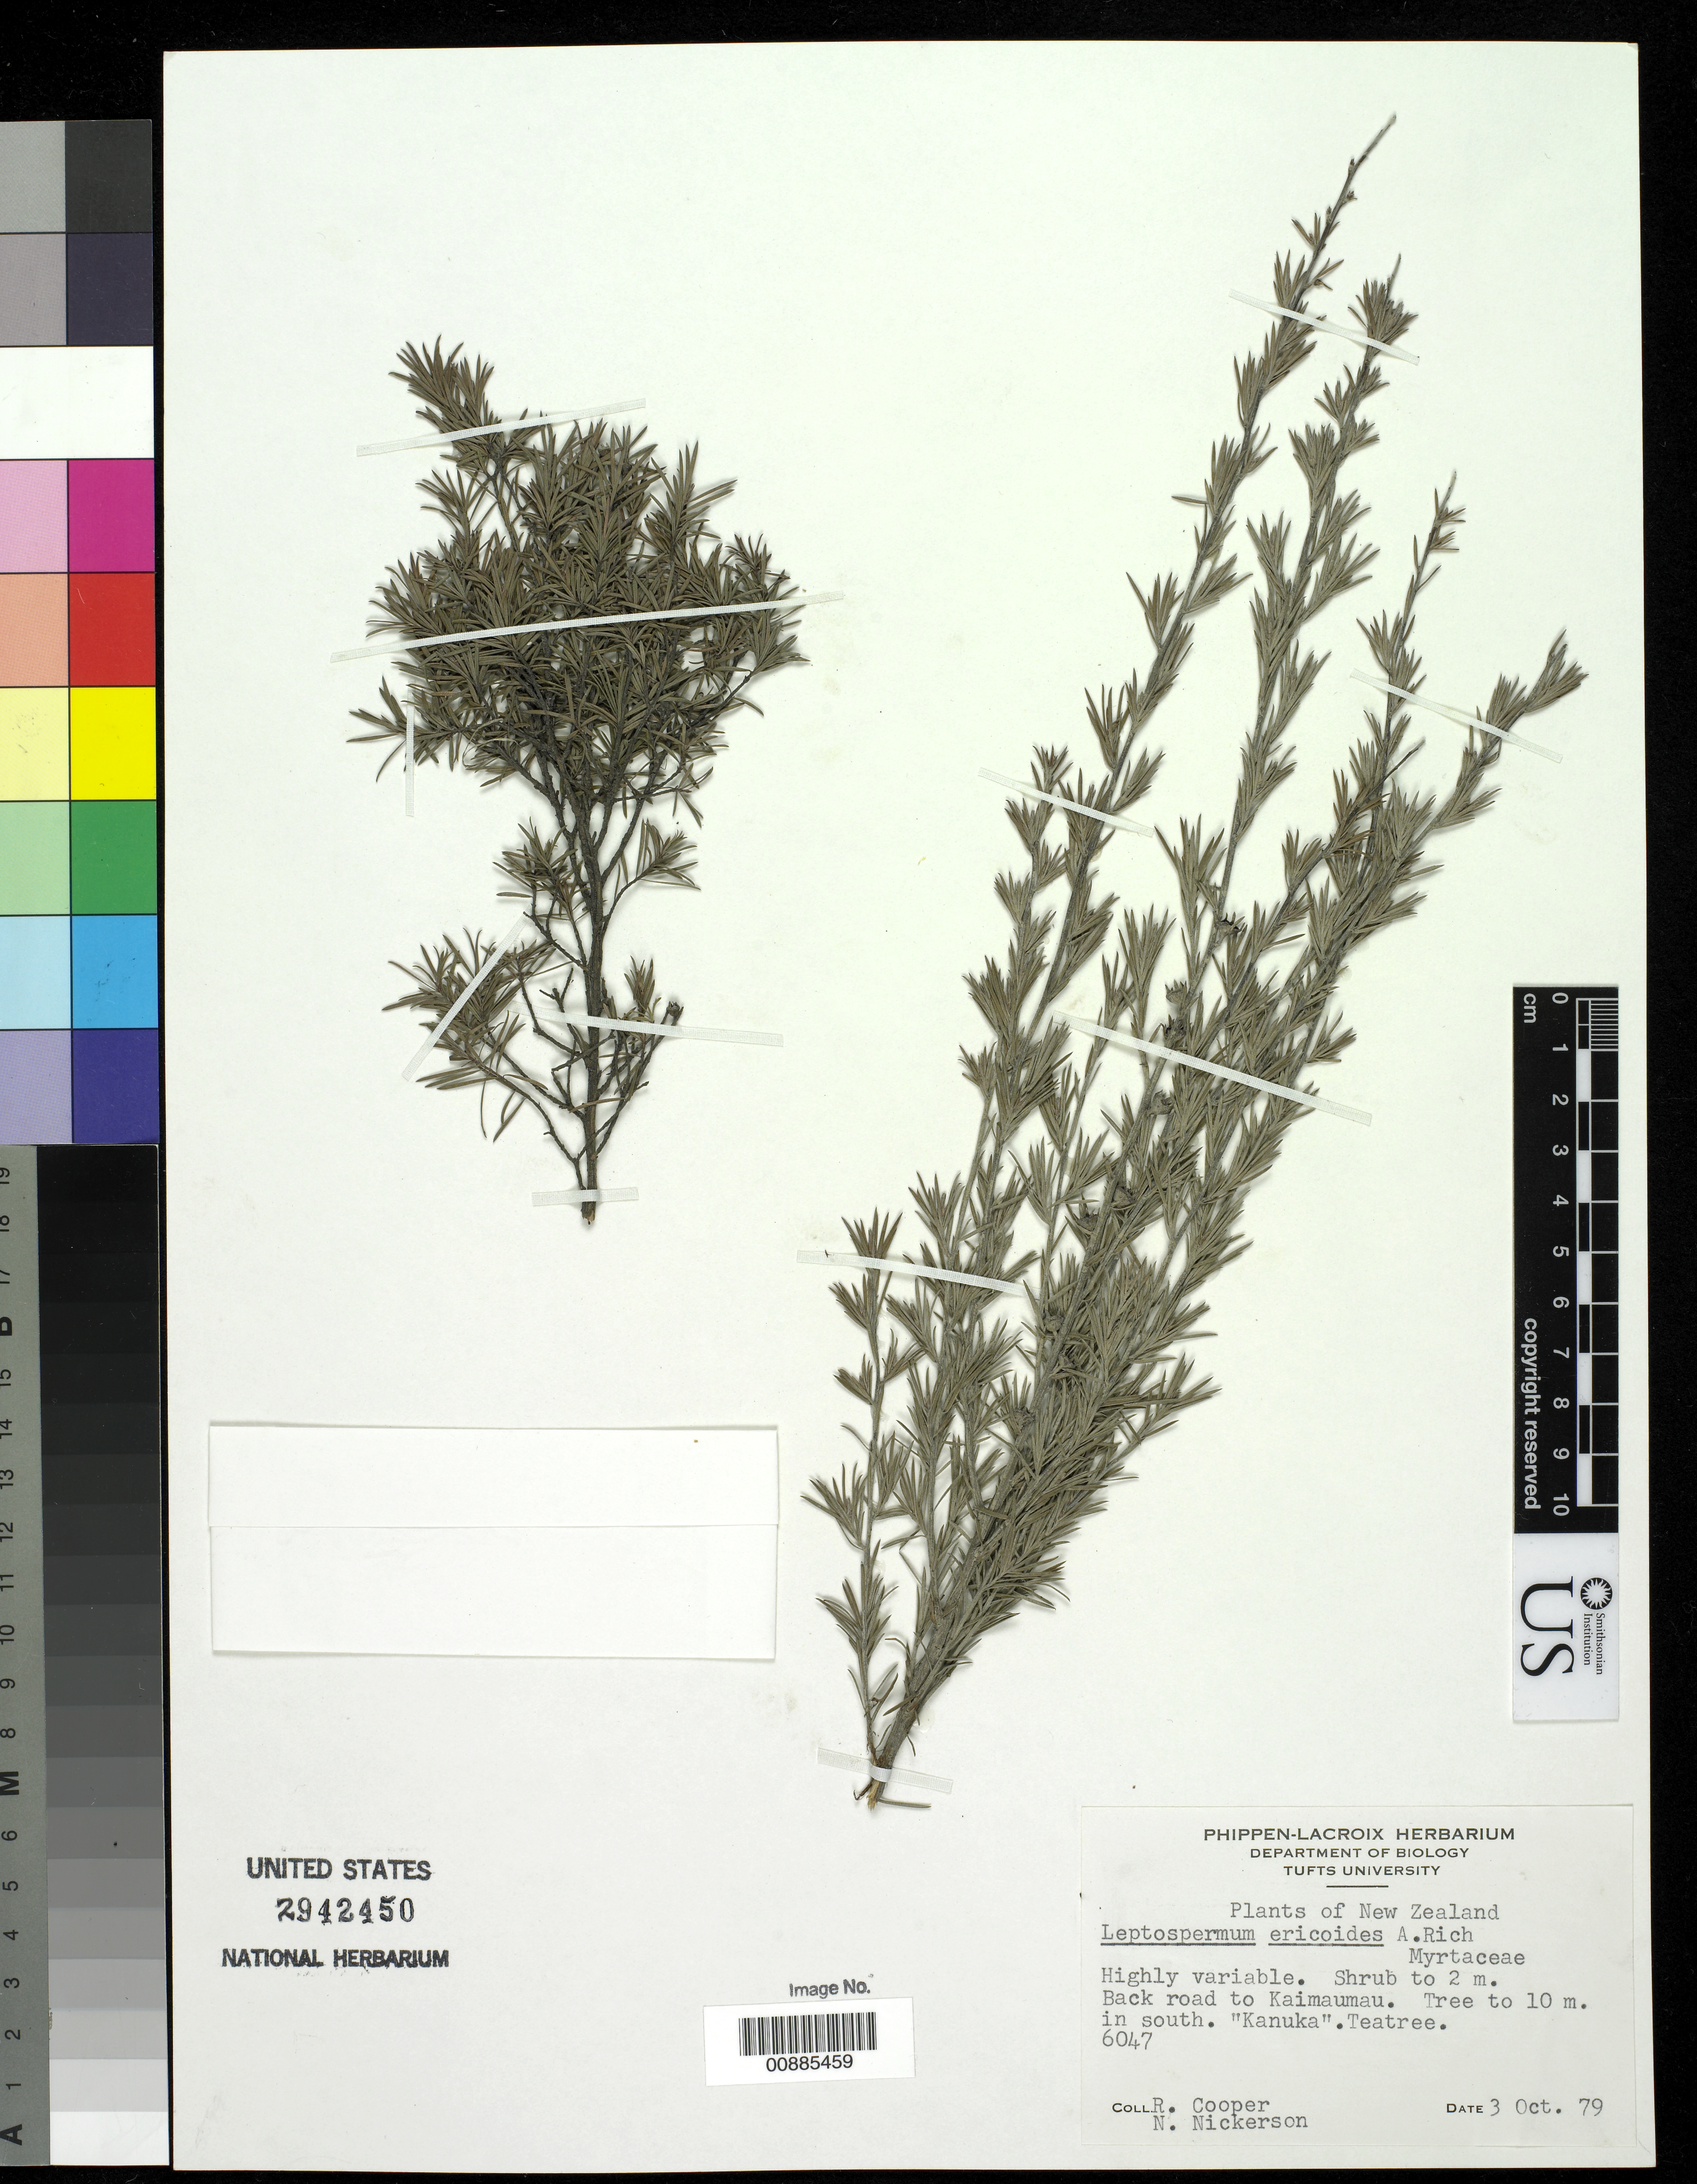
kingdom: Plantae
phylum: Tracheophyta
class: Magnoliopsida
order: Myrtales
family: Myrtaceae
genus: Kunzea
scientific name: Kunzea linearis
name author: (Kirk) de Lange & Toelken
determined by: Strong, Mark T., (BOT), Smithsonian Institution - National Museum of Natural History (UNITED STATES)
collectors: R. Cooper & N. Nickerson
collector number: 6047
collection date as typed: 03 Oct 1979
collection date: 1979-10-03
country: New Zealand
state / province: Auckland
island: North Island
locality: Back road to Kaimaumau.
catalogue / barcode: US 2942450